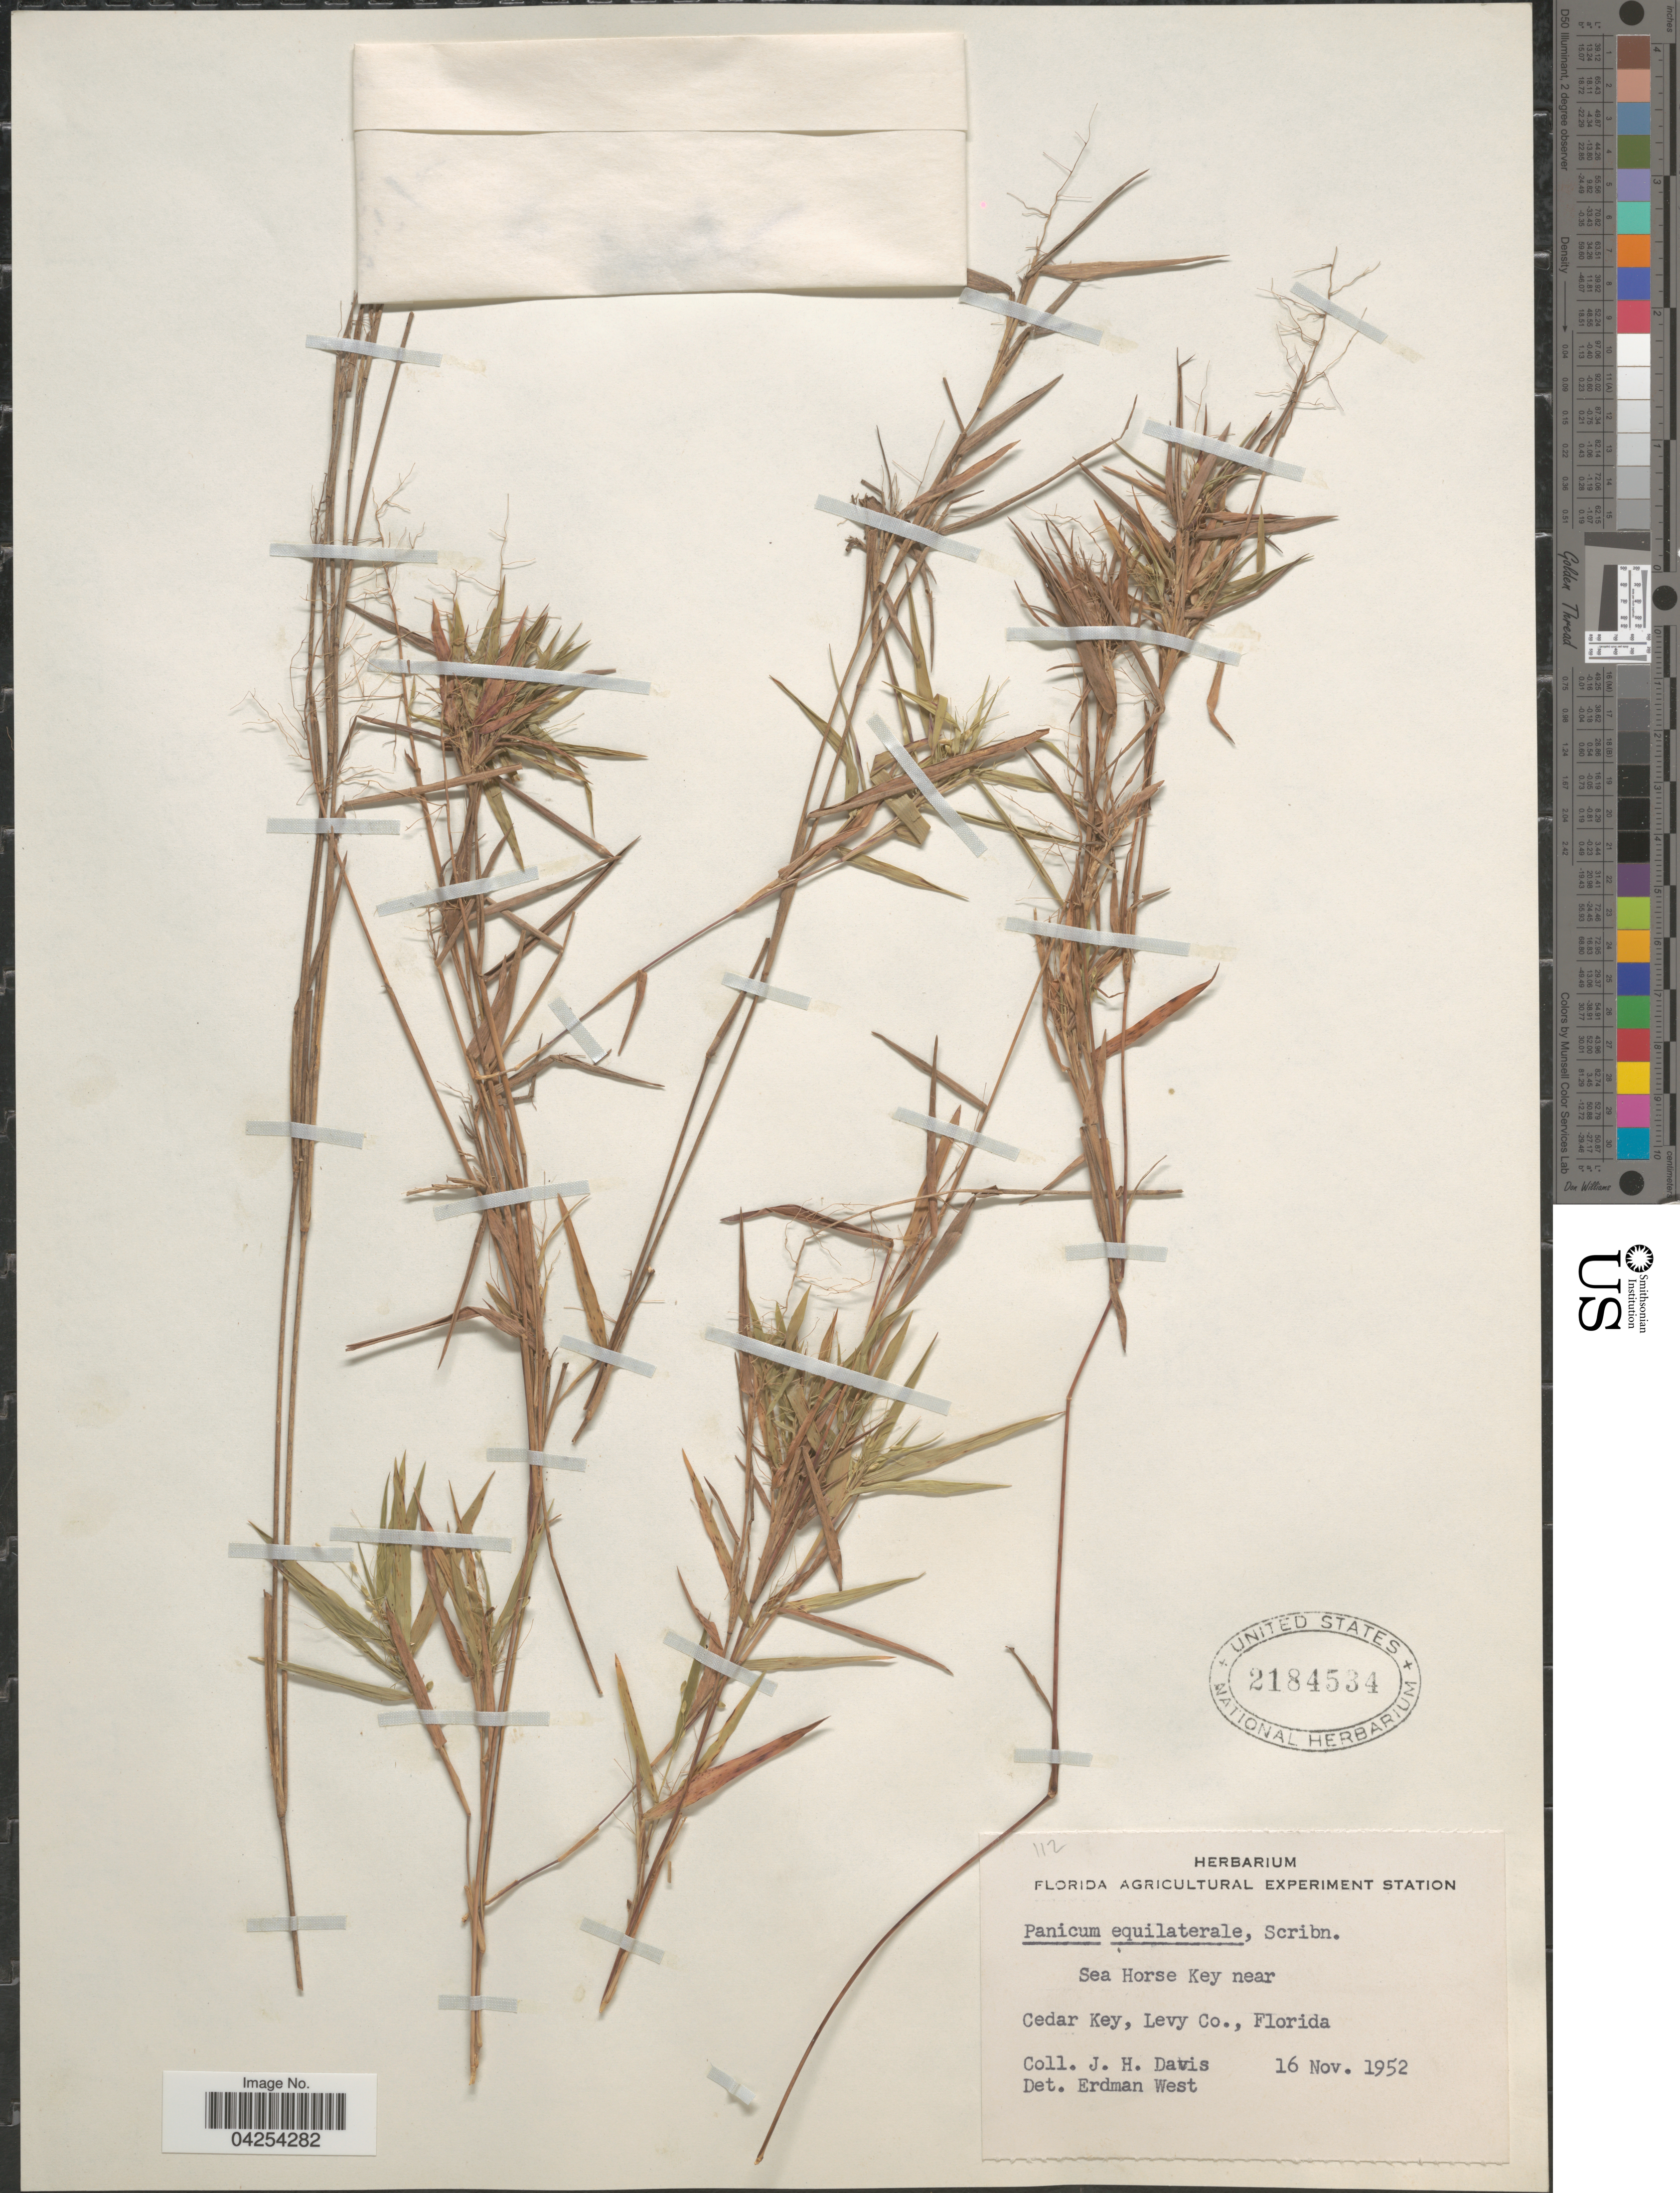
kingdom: Plantae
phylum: Tracheophyta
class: Liliopsida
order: Poales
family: Poaceae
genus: Dichanthelium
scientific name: Dichanthelium commutatum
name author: (Schult.) Gould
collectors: J. Davies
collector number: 112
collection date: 1952-11-16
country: United States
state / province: Florida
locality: Cedar Key, Levy Co.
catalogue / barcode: US 2184534